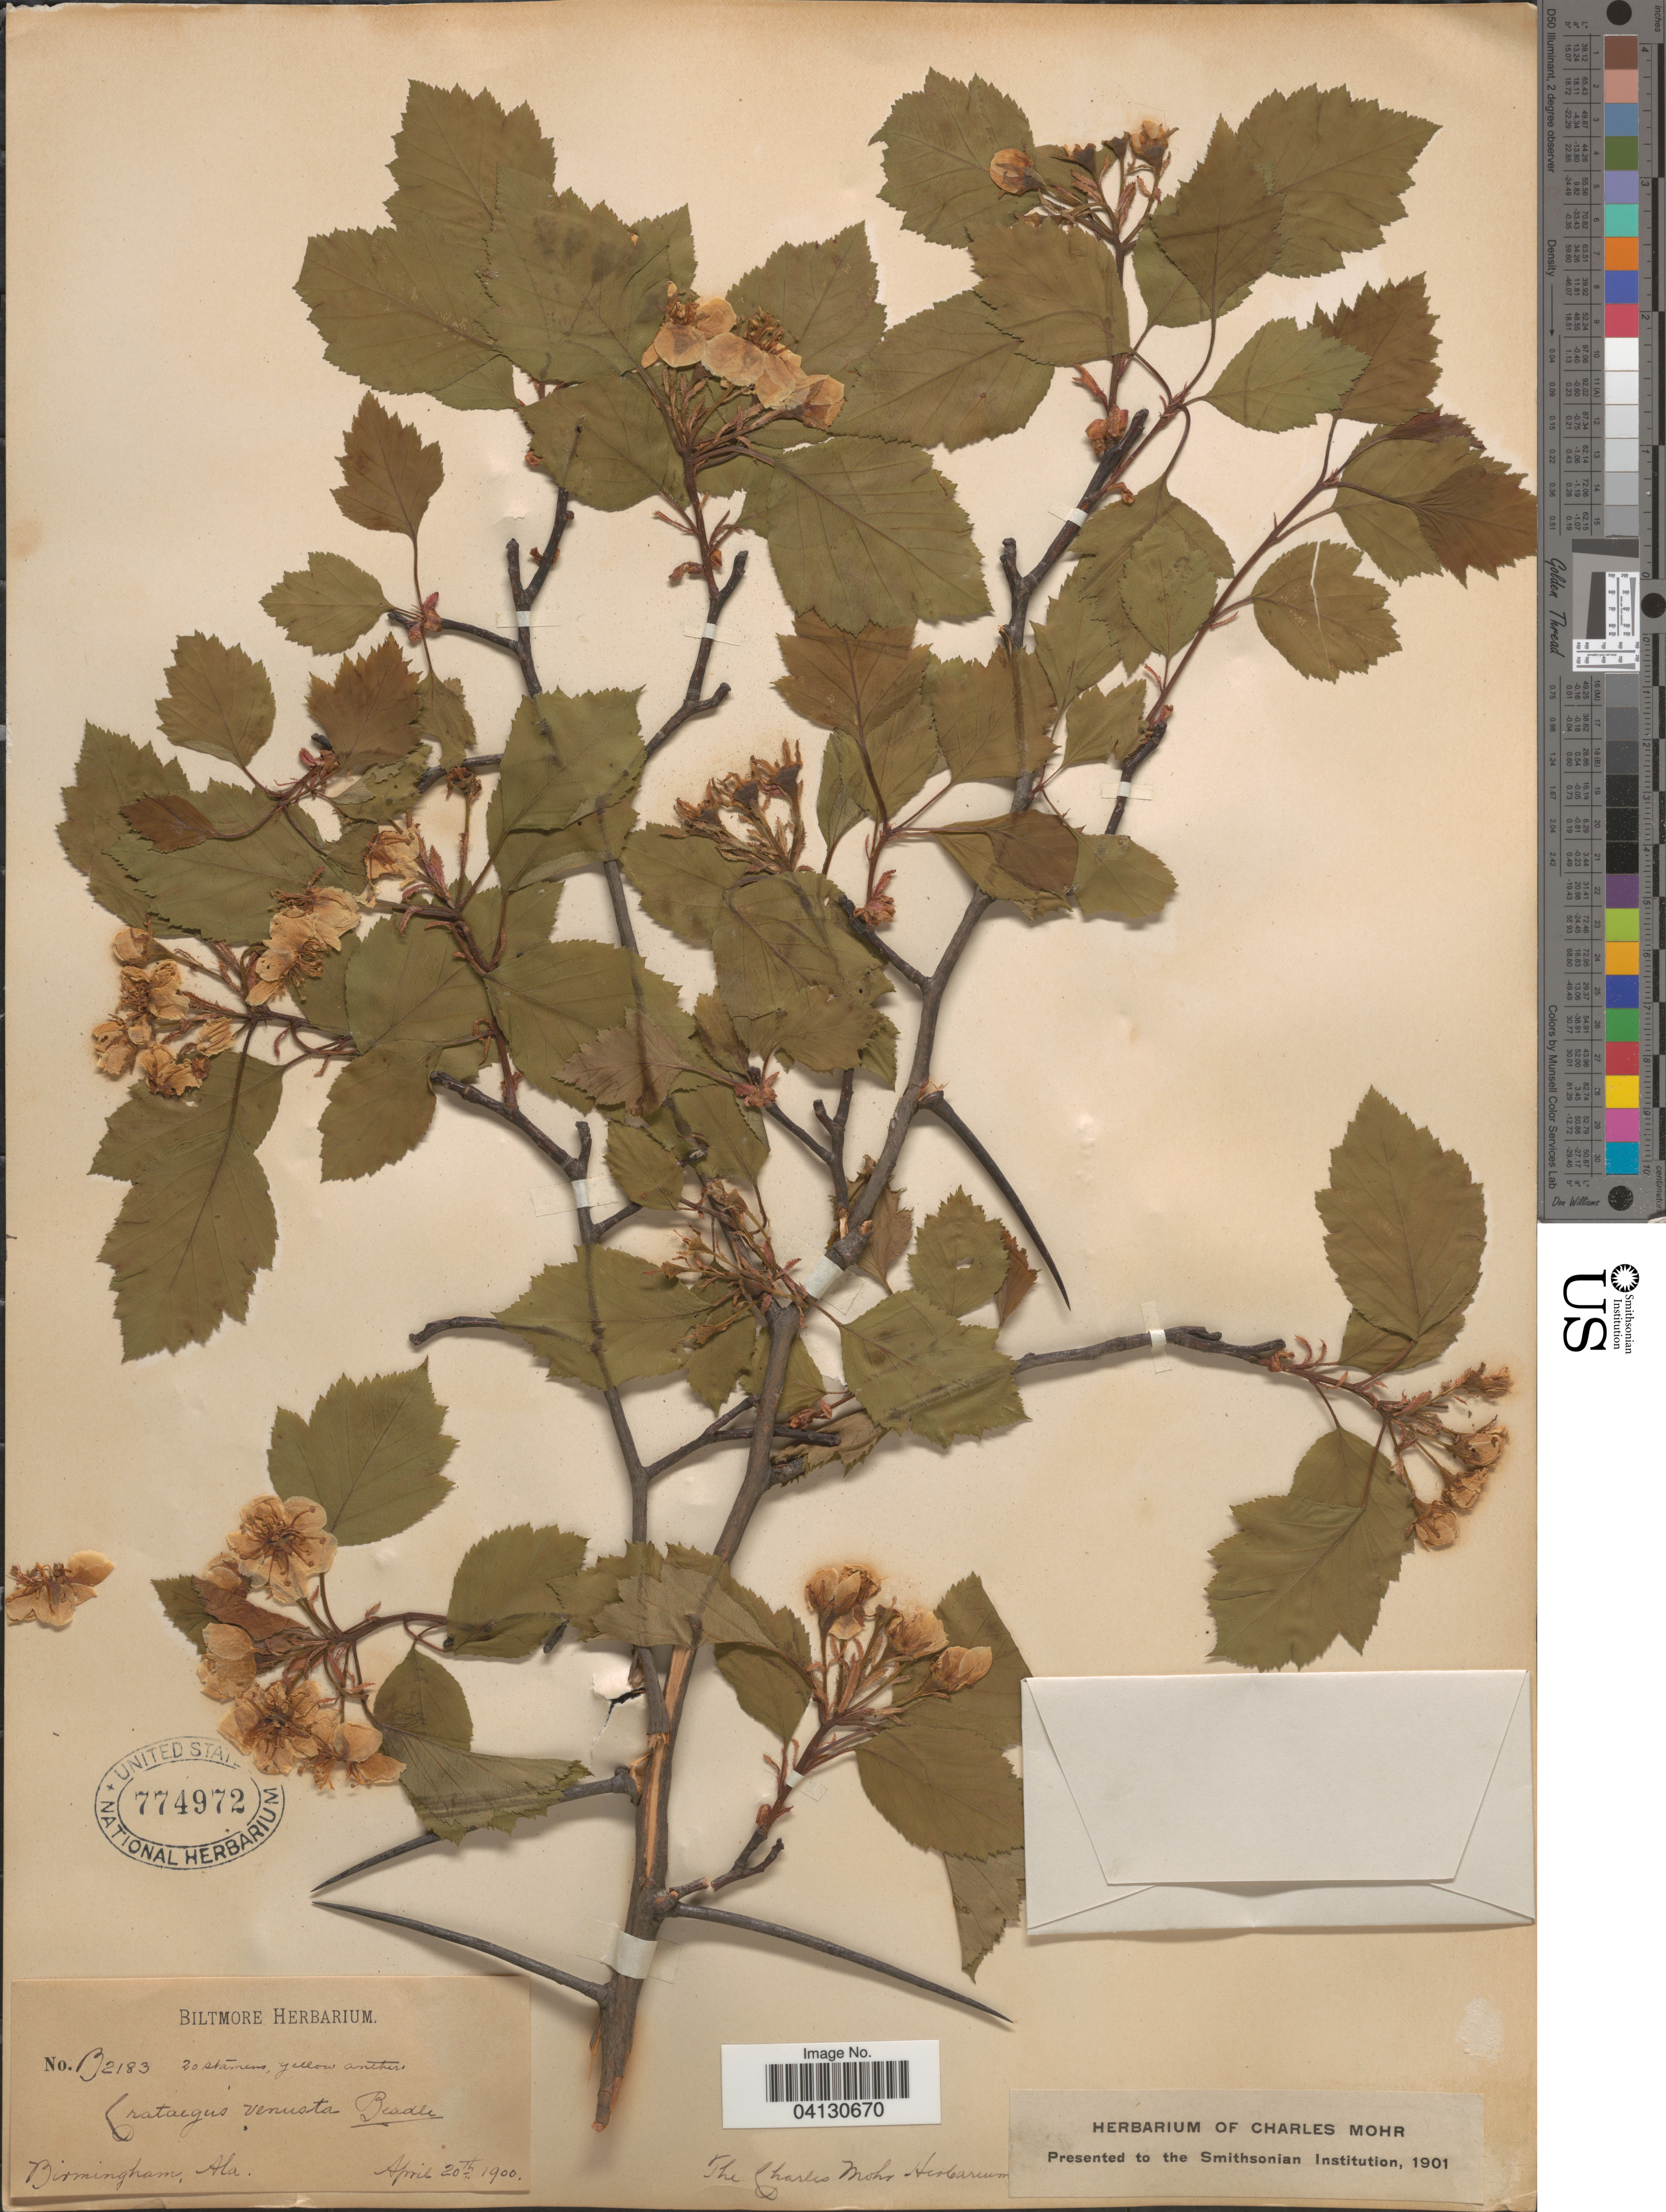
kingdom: Plantae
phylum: Tracheophyta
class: Magnoliopsida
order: Rosales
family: Rosaceae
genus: Crataegus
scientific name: Crataegus venusta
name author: Beadle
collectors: ex herb. Biltmore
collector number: B2183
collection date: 1900-04-20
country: United States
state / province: Alabama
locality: Birmingham.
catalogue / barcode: US 774972